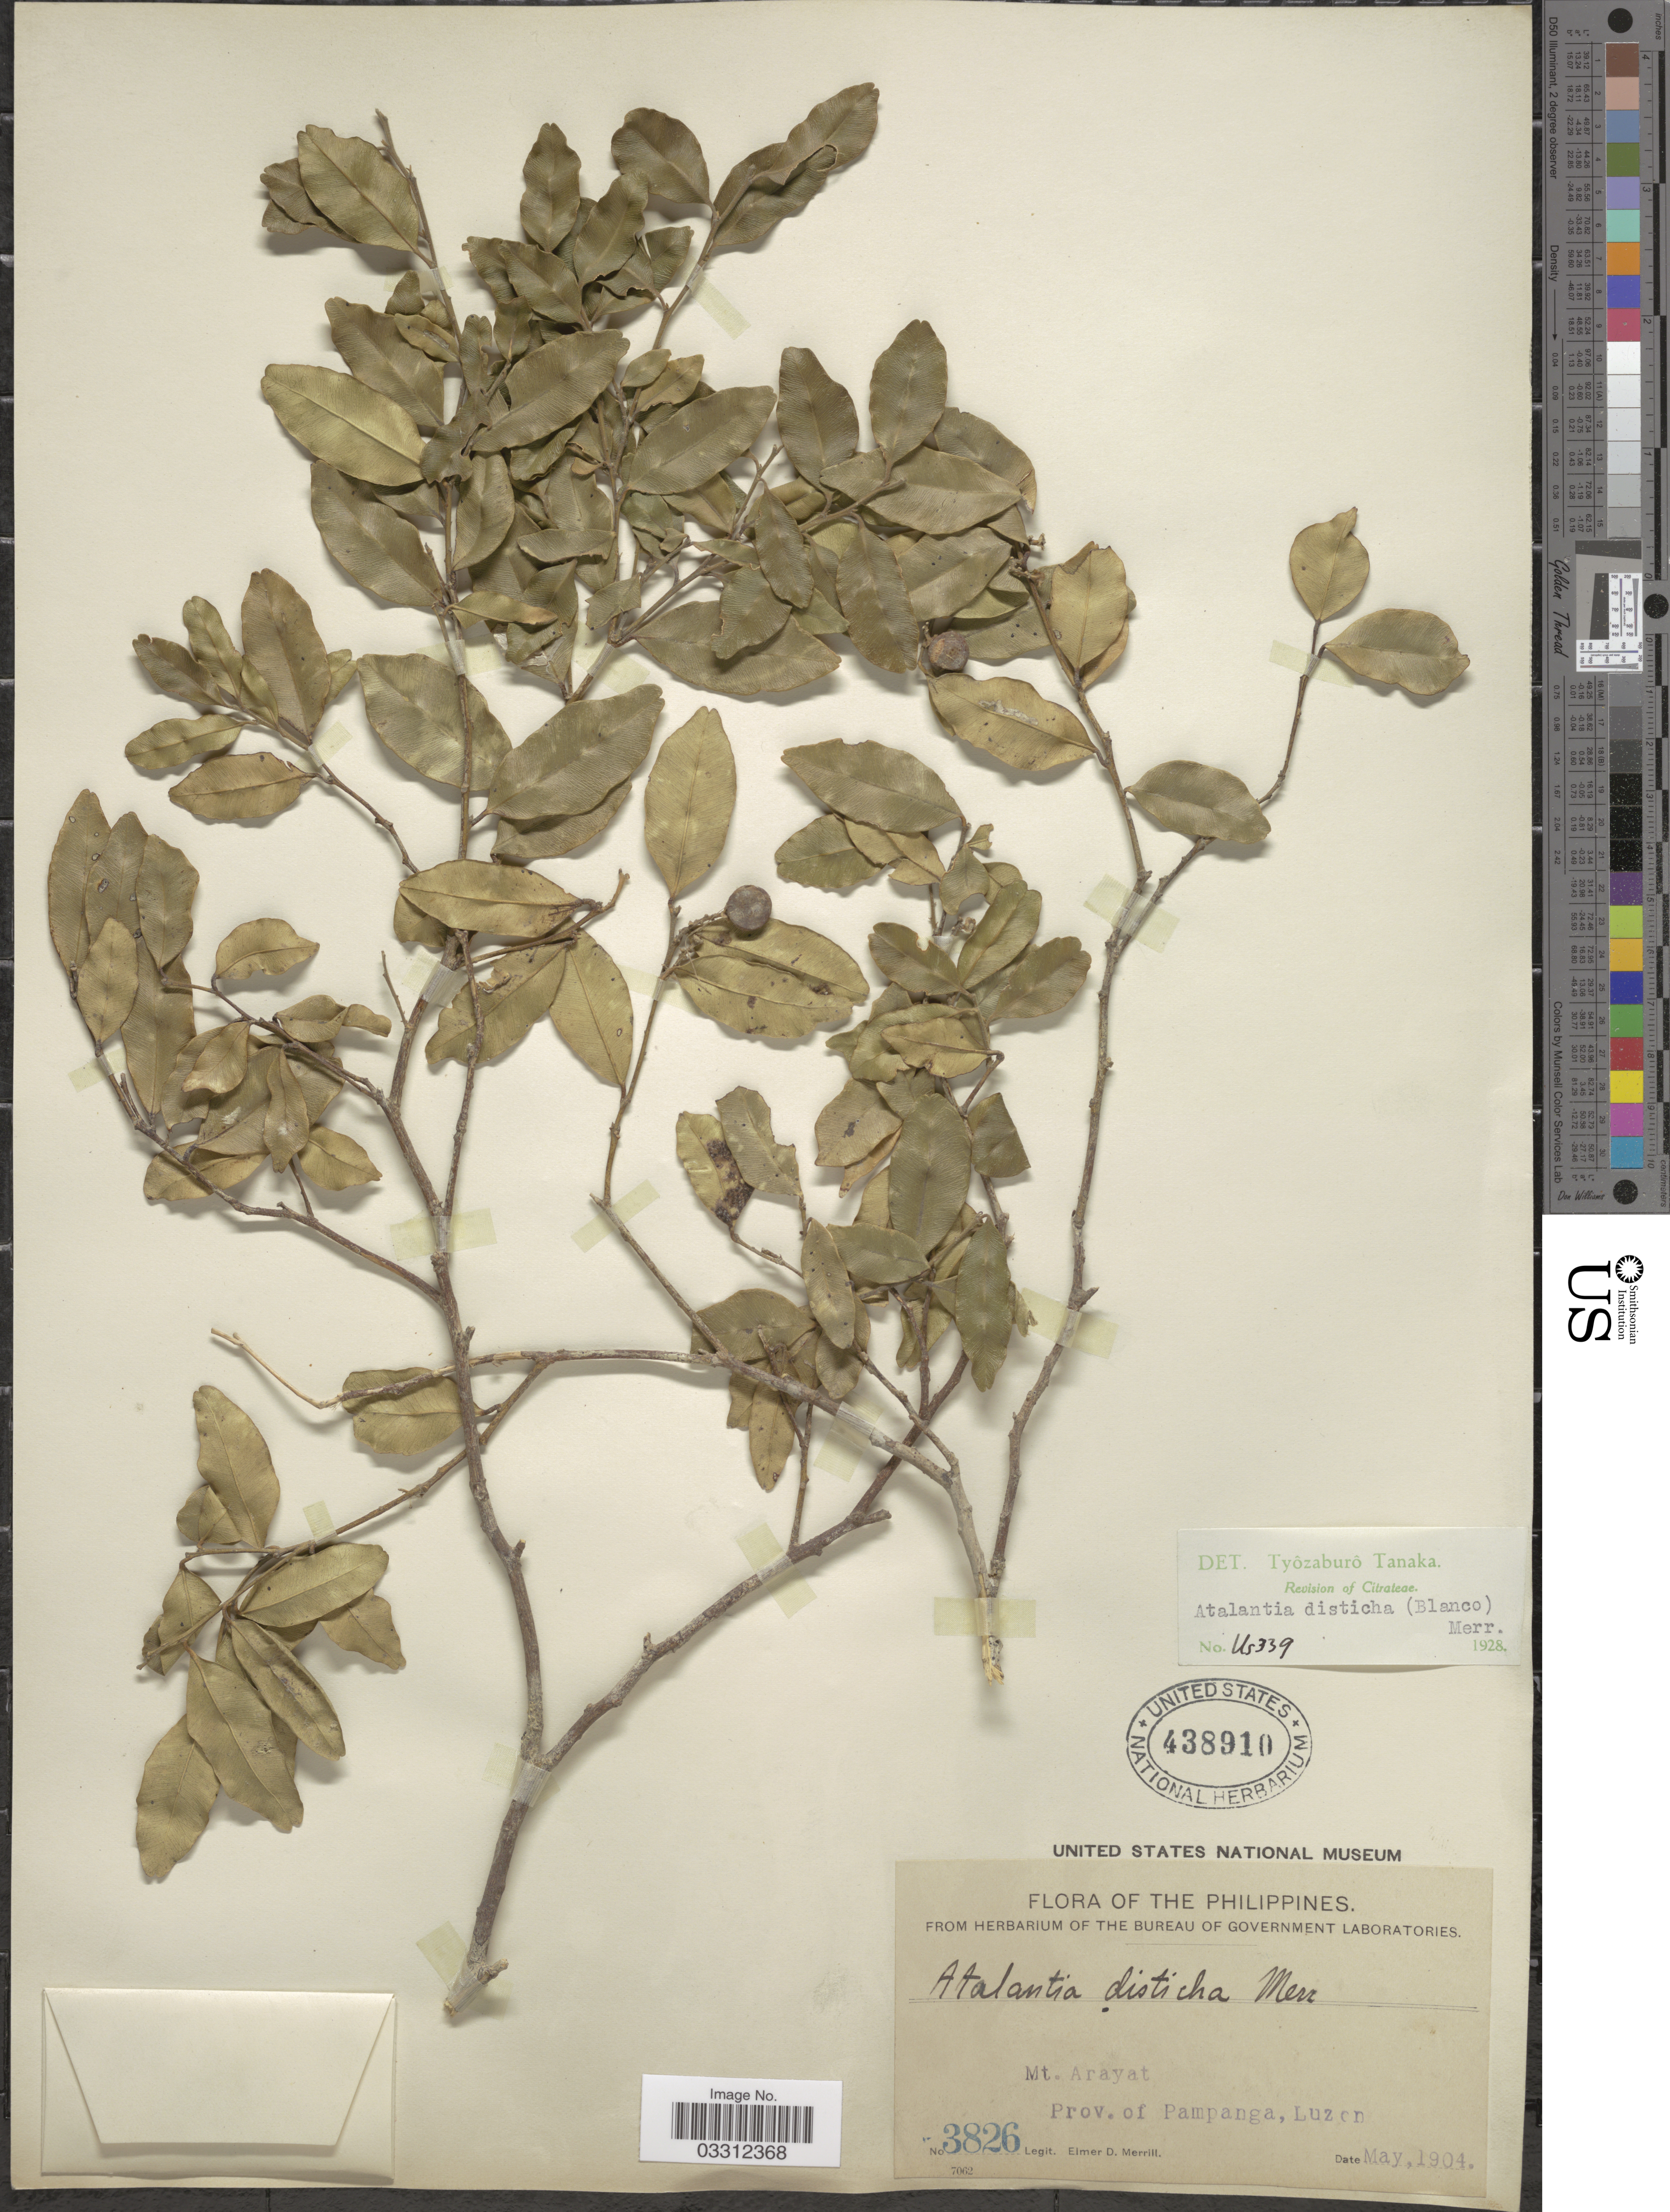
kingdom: Plantae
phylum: Tracheophyta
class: Magnoliopsida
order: Sapindales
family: Rutaceae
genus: Atalantia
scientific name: Atalantia racemosa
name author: Wight ex Hook.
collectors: E. D. Merrill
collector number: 3826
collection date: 1904-05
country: Philippines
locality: Mt. Arayat. Prov. of Pampanga, Luzon.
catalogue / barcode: US 438910